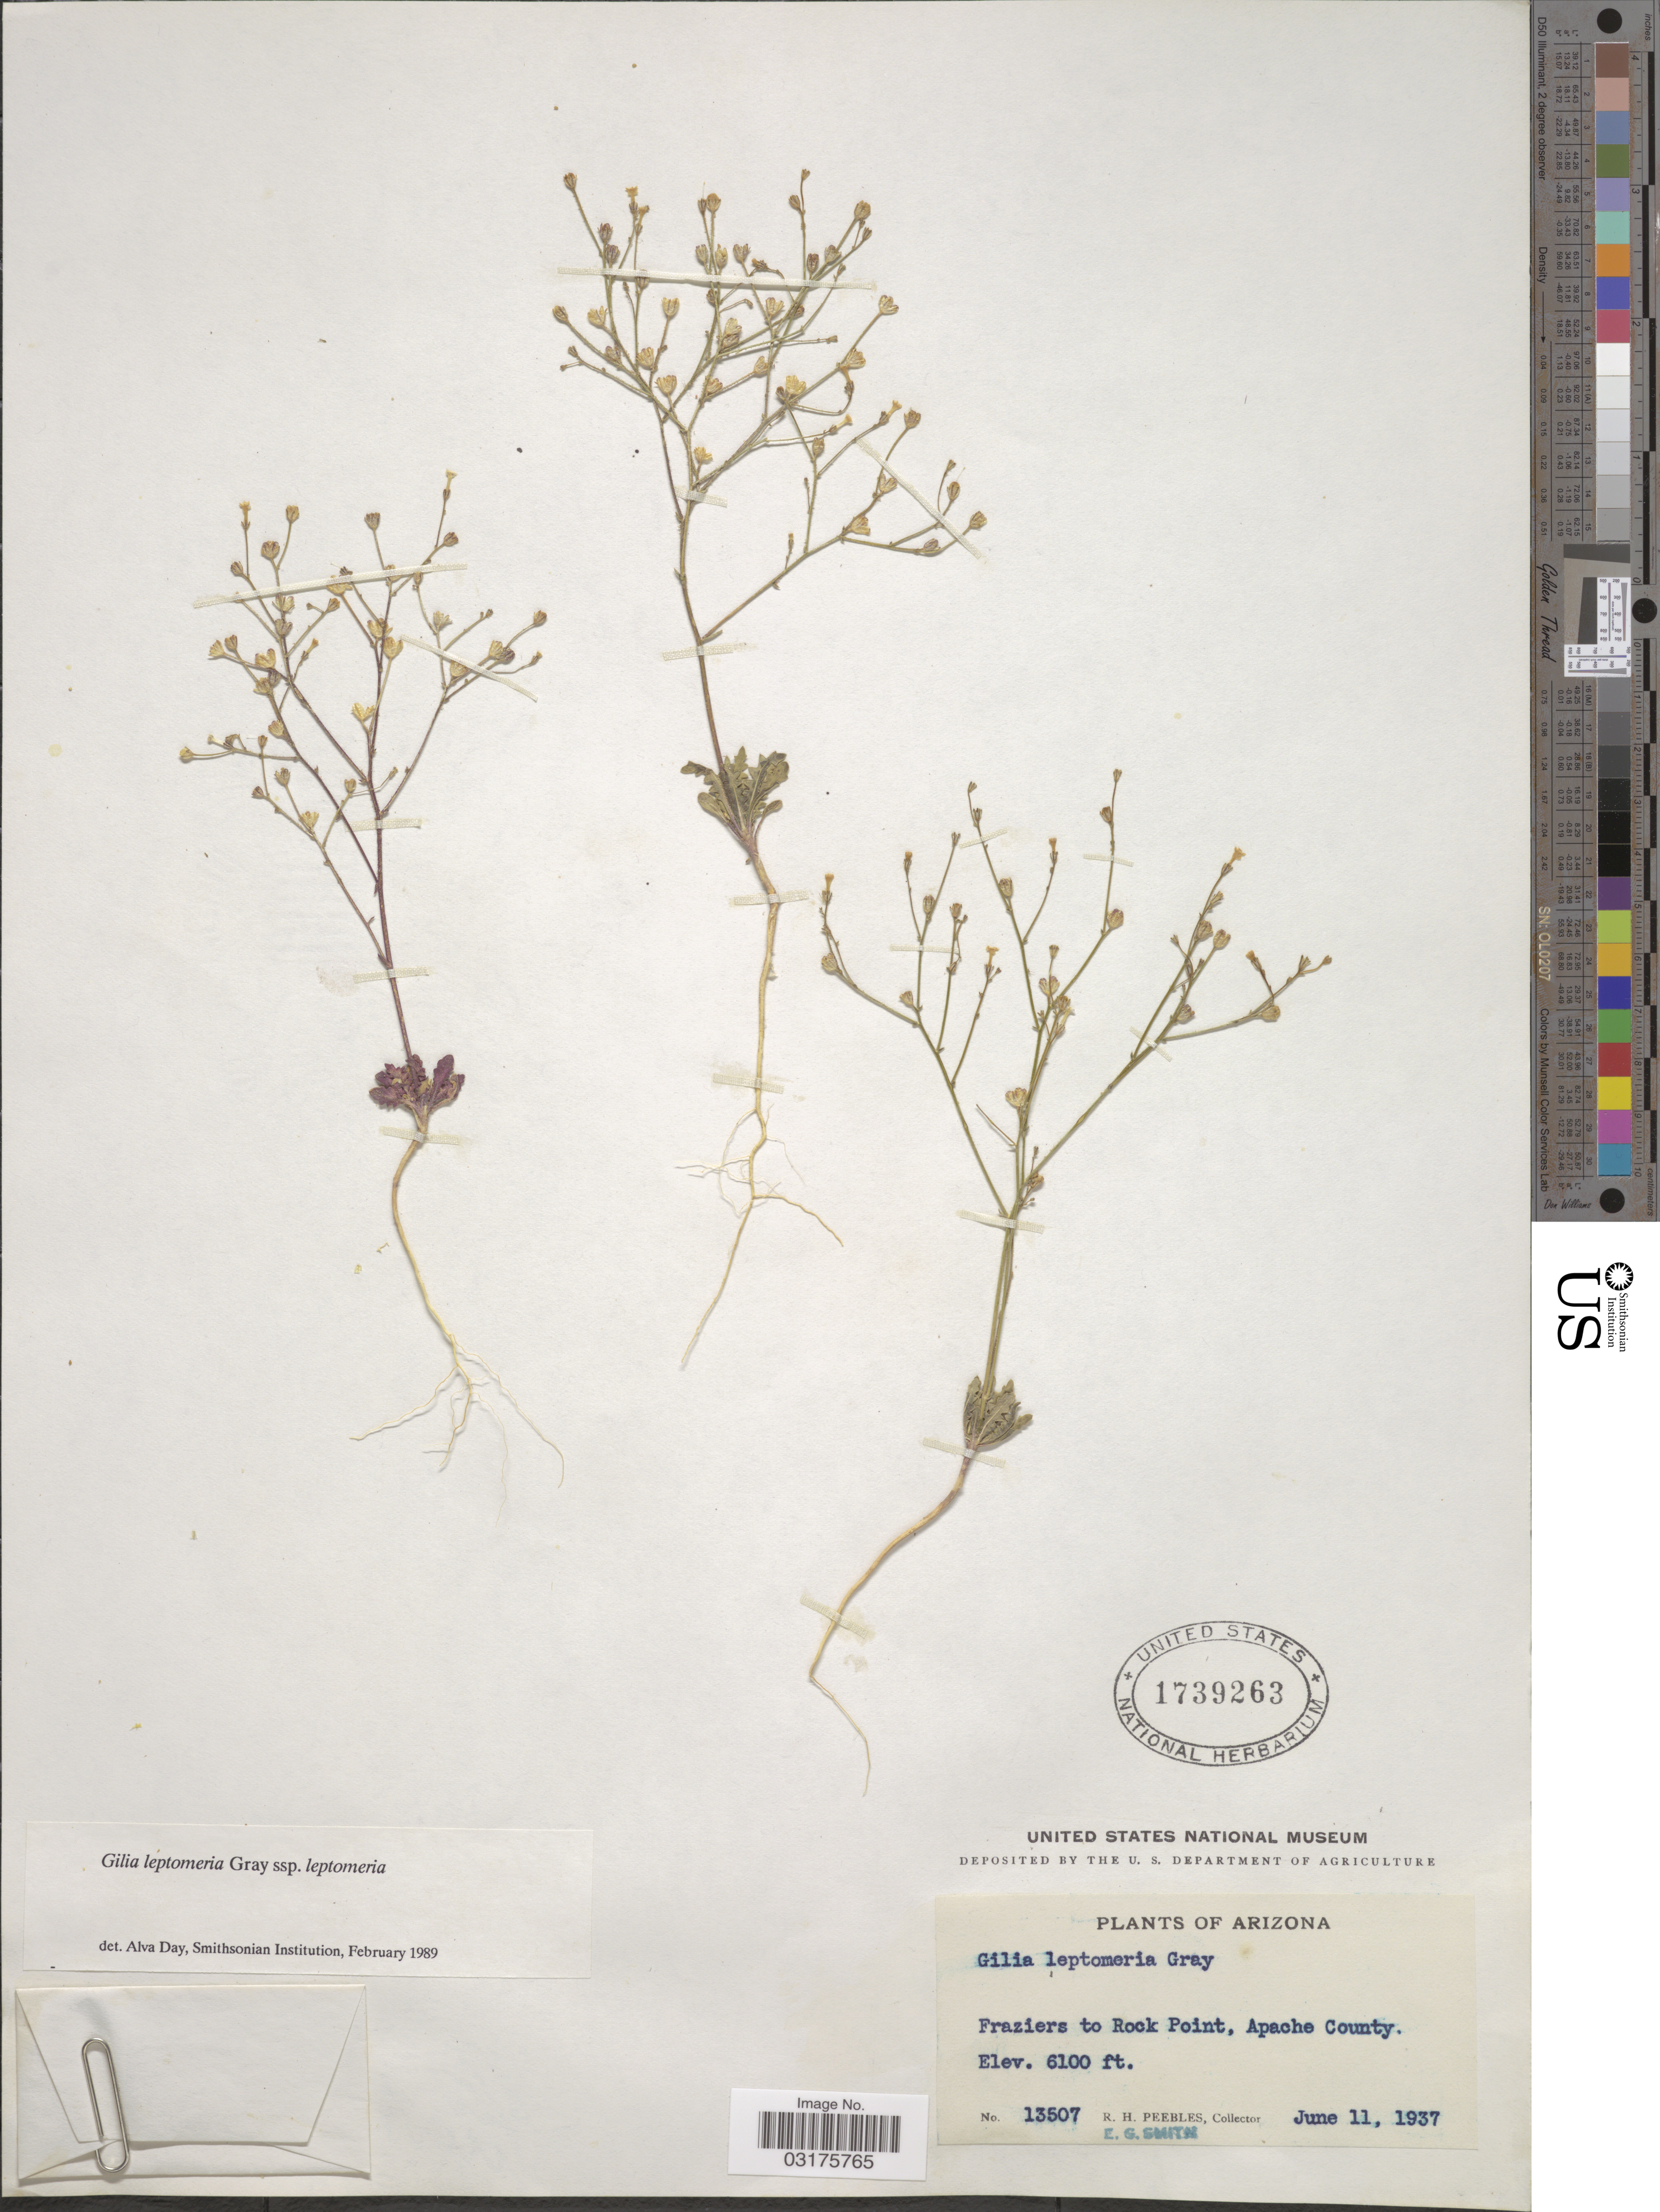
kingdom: Plantae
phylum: Tracheophyta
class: Magnoliopsida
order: Ericales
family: Polemoniaceae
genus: Aliciella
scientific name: Aliciella leptomeria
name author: (A. Gray) J.M. Porter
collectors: R. H. Peebles & E. G. Smith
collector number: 13507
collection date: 1937-06-11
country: United States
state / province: Arizona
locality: Fraziers to Rock Point, Apache County.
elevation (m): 1859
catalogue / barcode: US 1739263